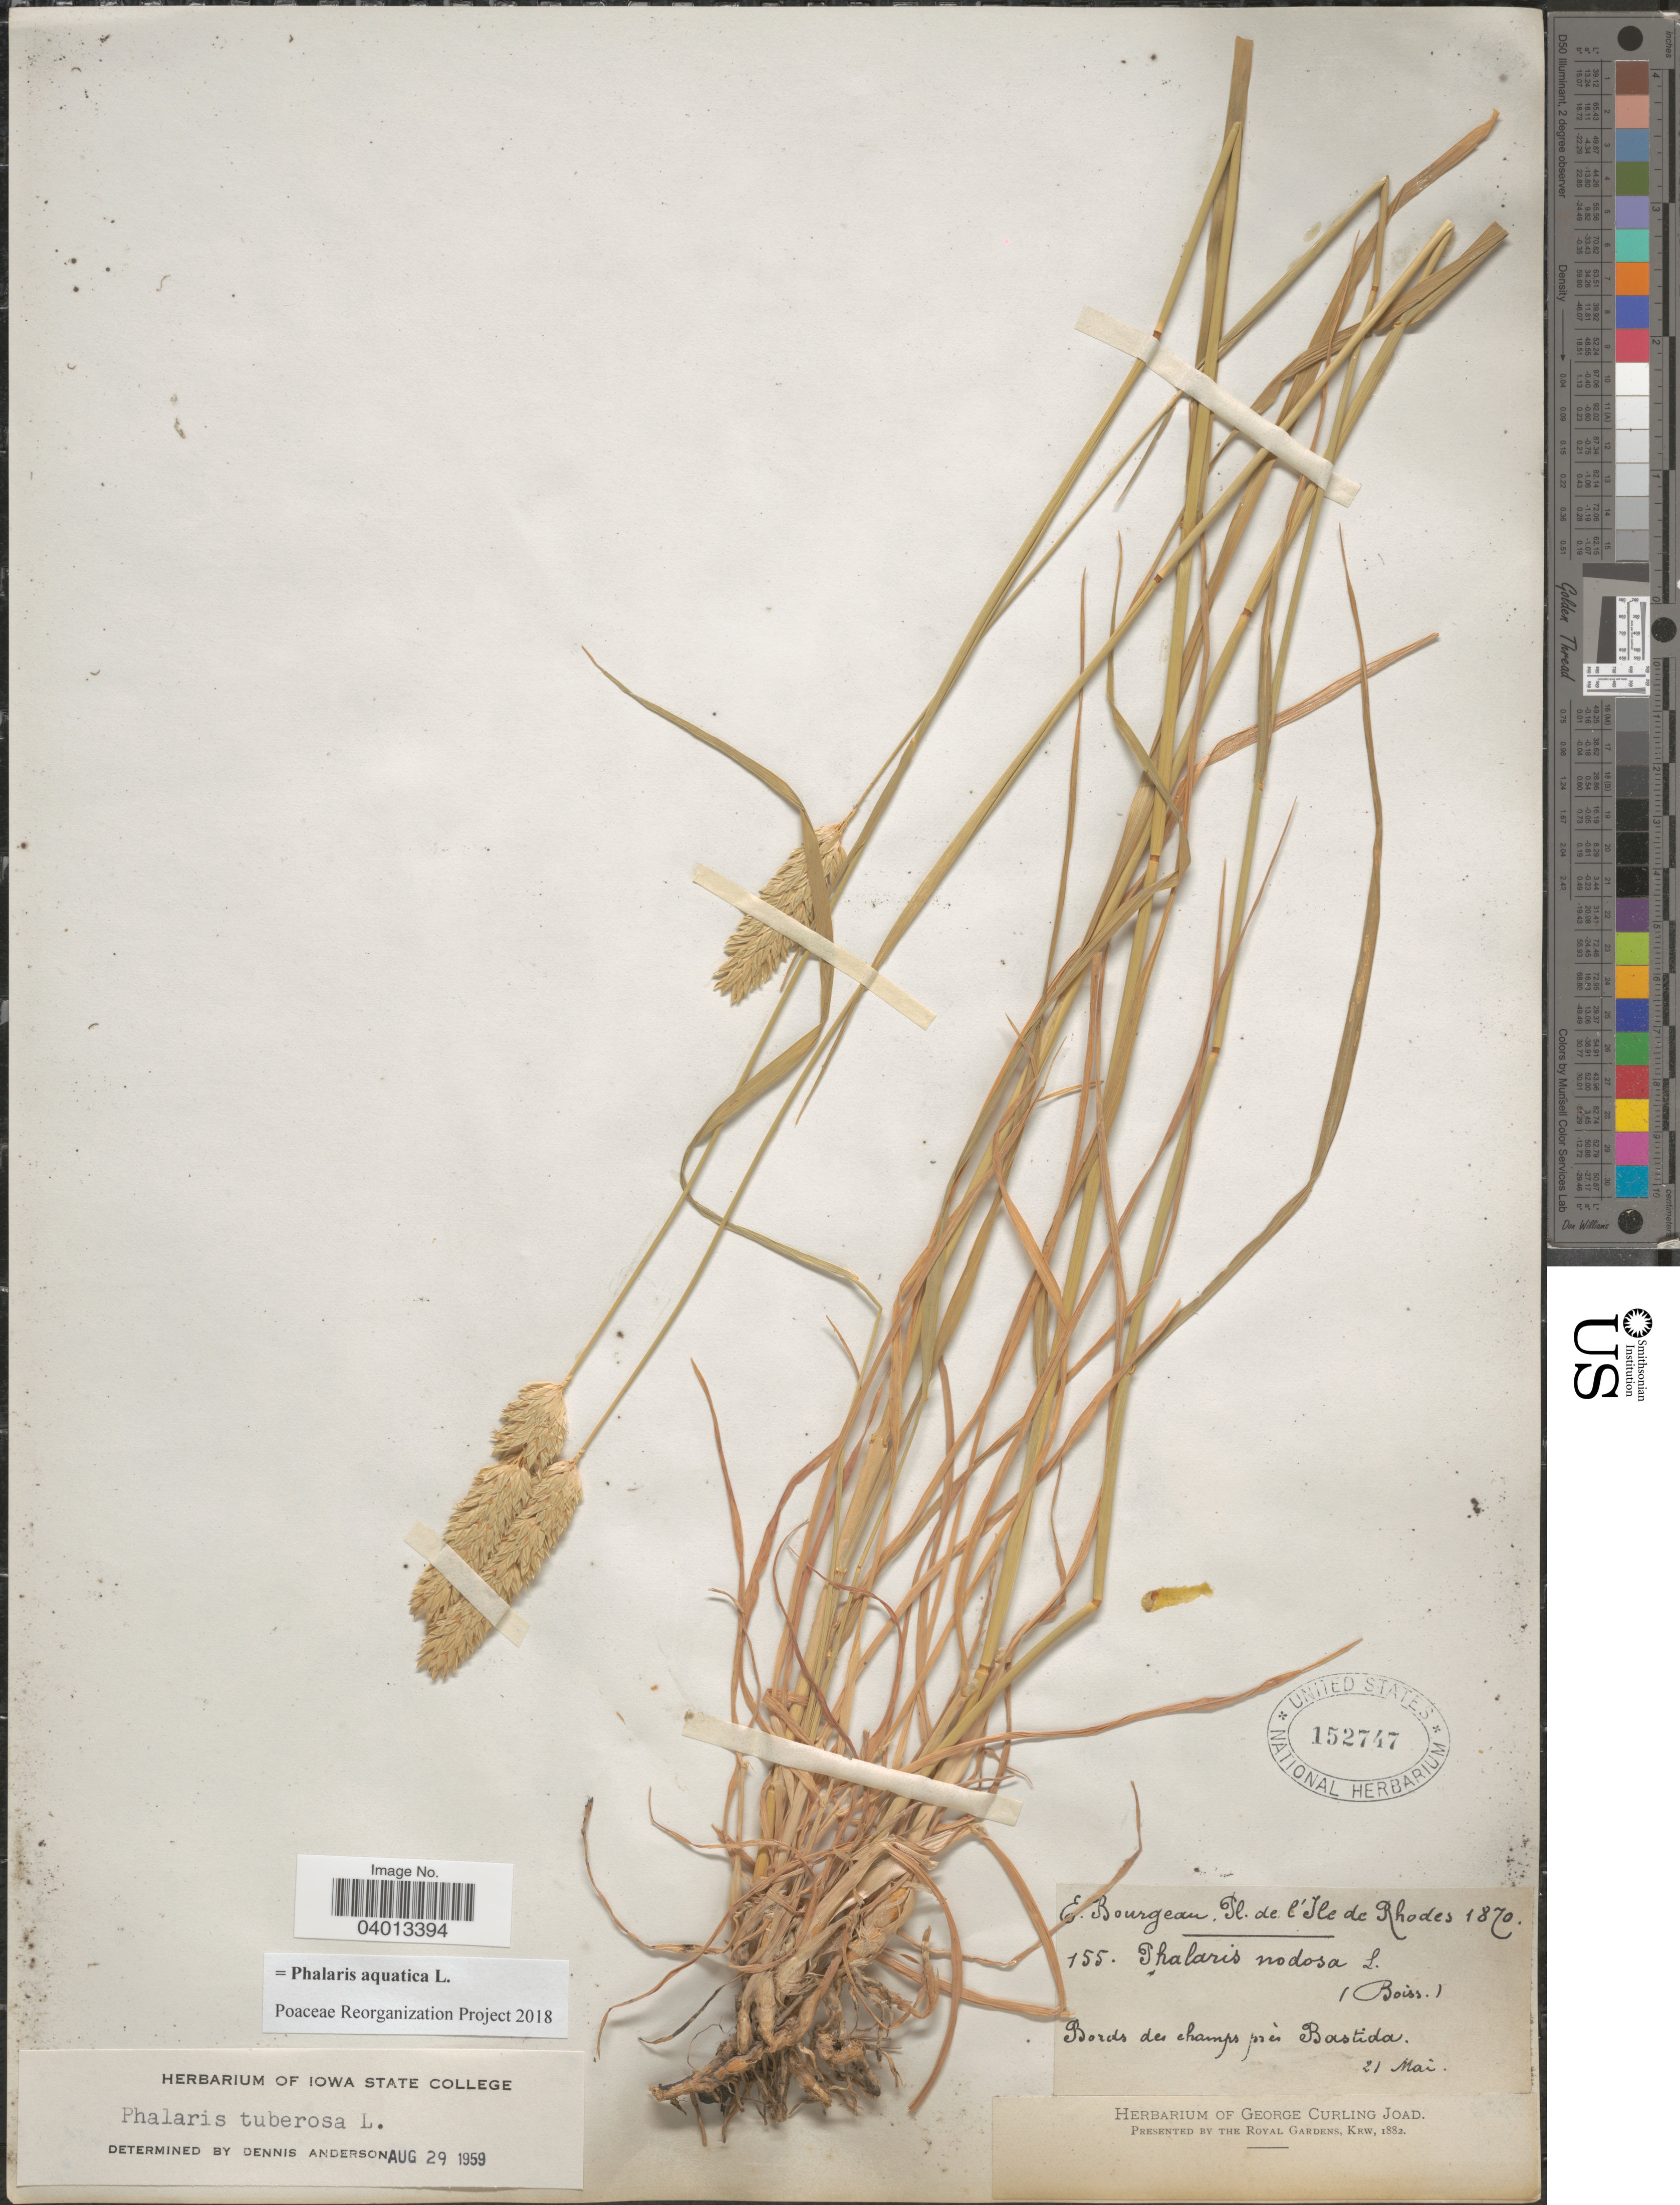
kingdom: Plantae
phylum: Tracheophyta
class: Liliopsida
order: Poales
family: Poaceae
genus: Phalaris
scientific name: Phalaris aquatica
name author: L.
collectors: E. Bourgeau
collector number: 155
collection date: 1870-05-21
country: Greece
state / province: South Aegean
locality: I'Ile de Rhodes. Bords de champs près Bastida.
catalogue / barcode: US 152747